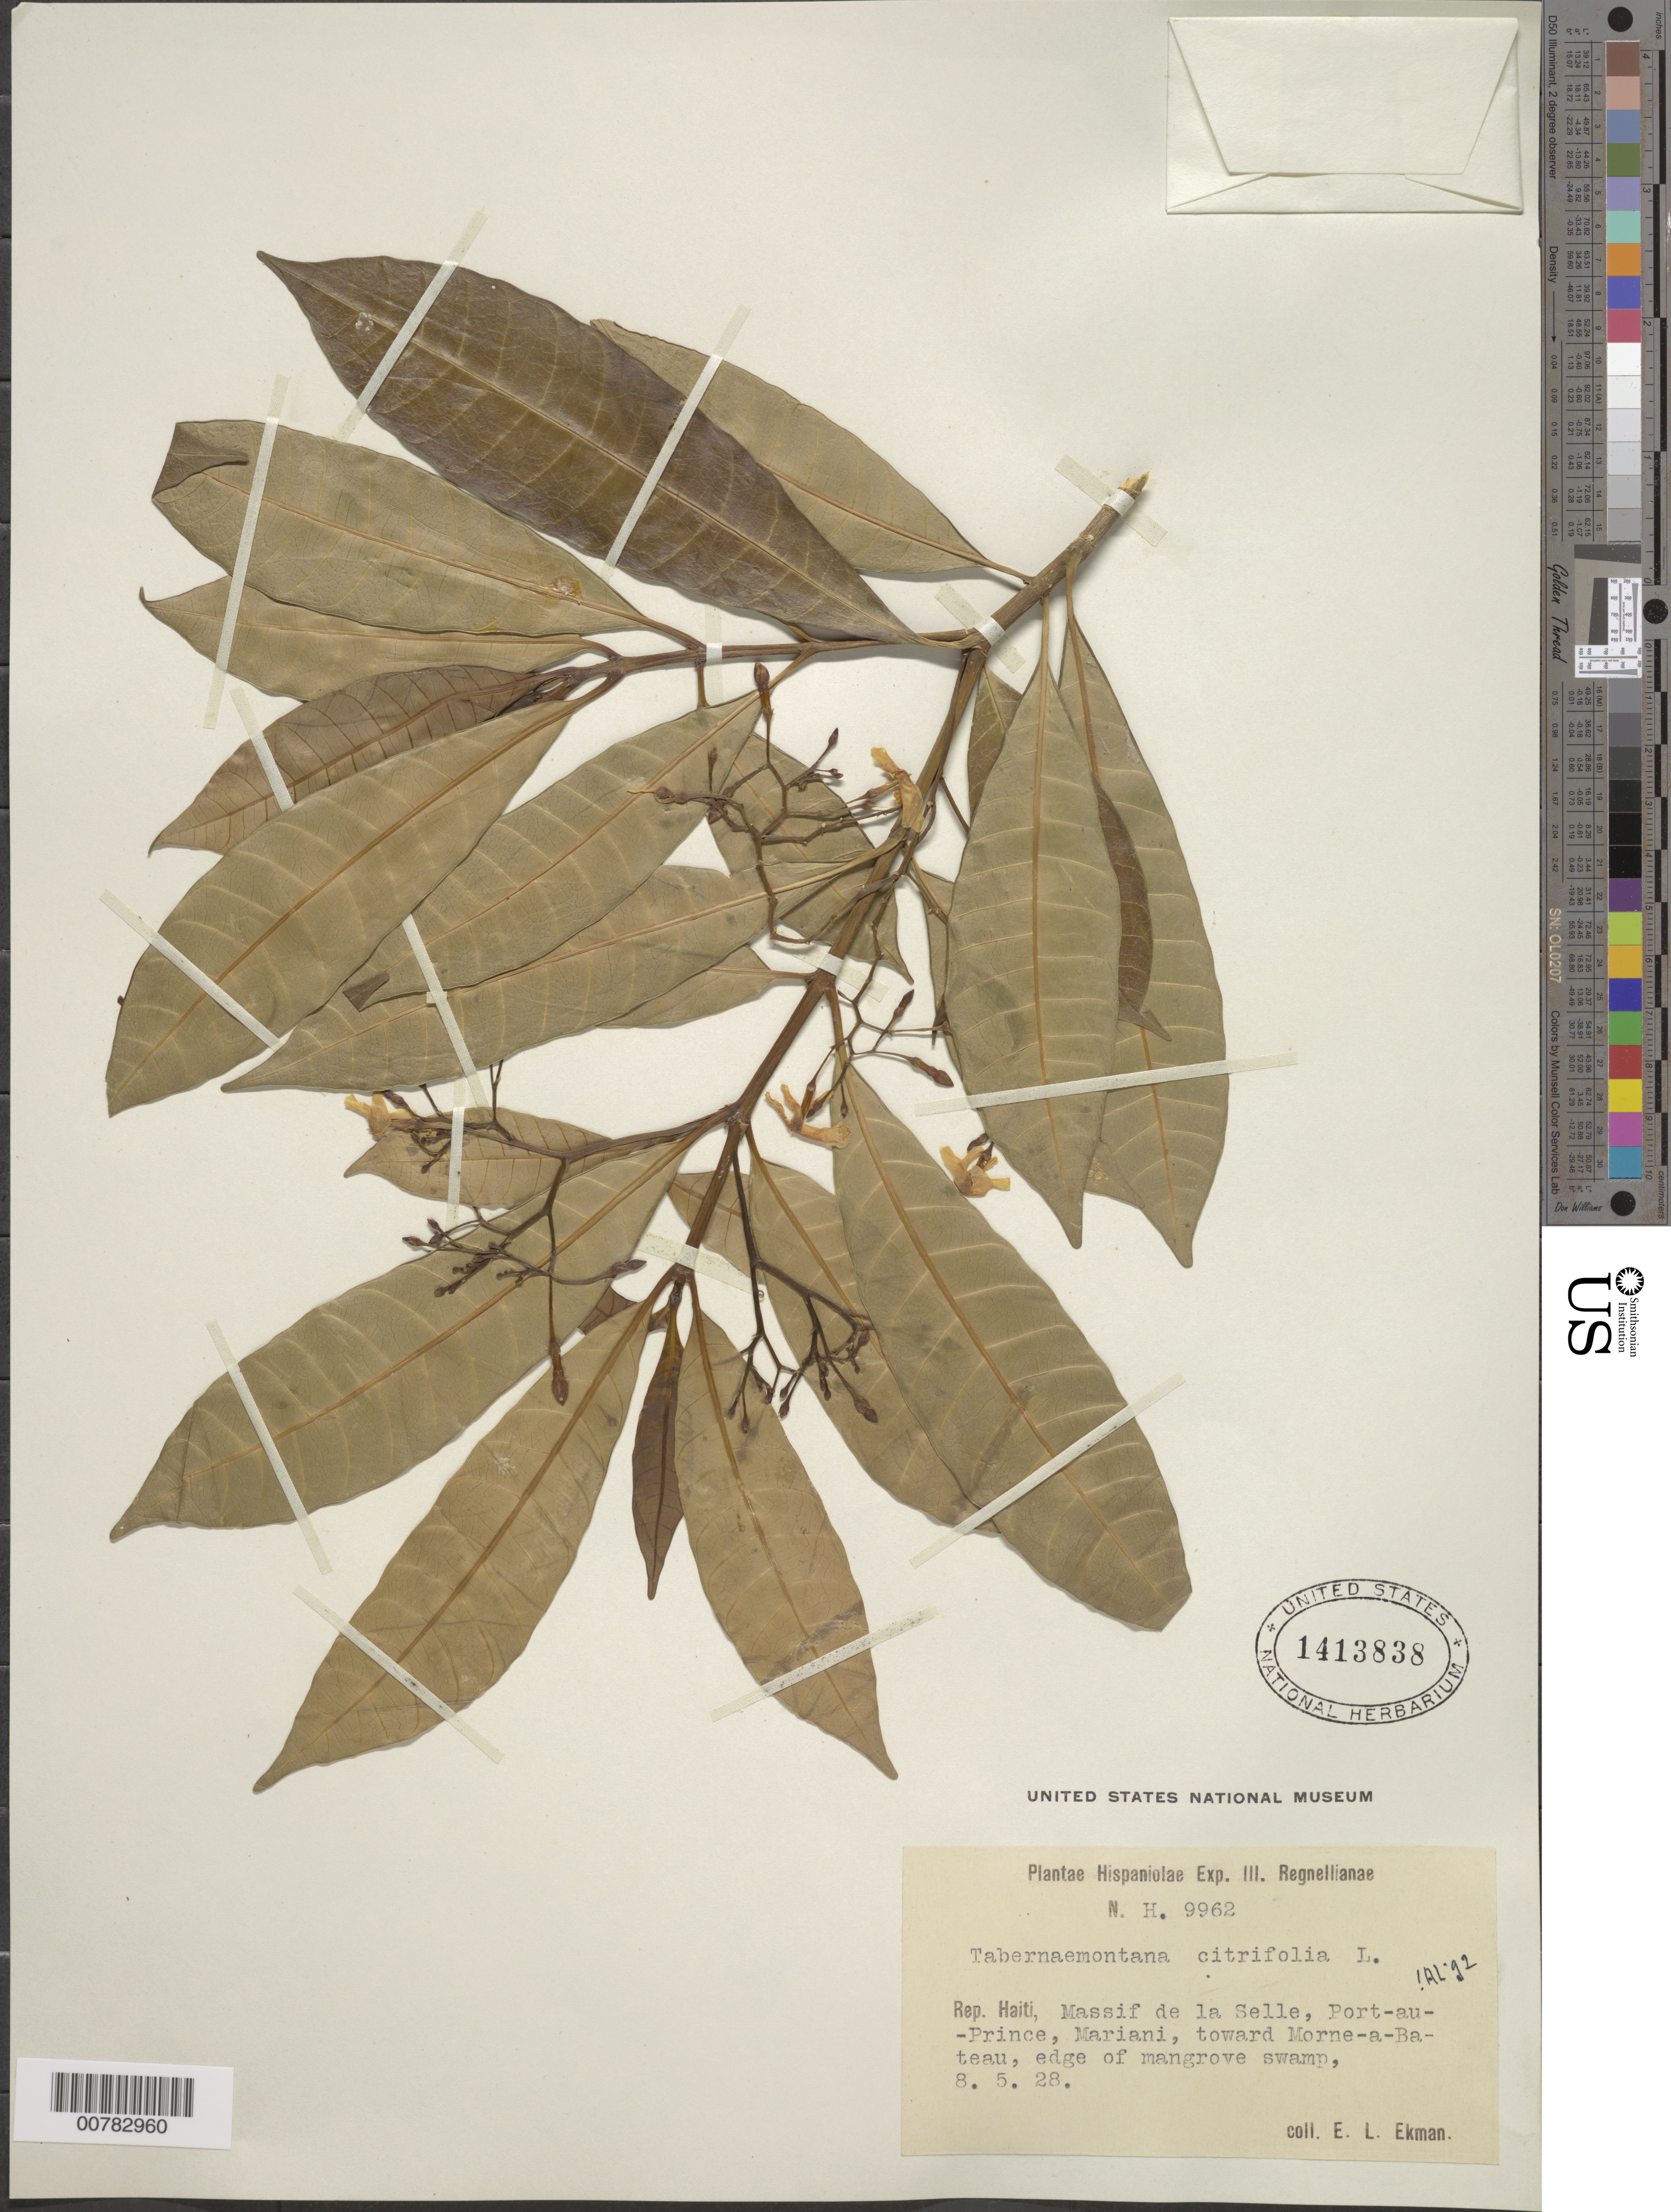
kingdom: Plantae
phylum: Tracheophyta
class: Magnoliopsida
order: Gentianales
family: Apocynaceae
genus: Tabernaemontana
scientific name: Tabernaemontana citrifolia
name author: L.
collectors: E. L. Ekman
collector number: H 9962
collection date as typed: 08 May 1928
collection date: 1928-05-08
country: Haiti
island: Hispaniola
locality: Port-au-Prince, Massif de la Selle, Mariani, toward Morne-a-Bateau.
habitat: Edge of mangrove swamp.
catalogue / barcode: US 1413838